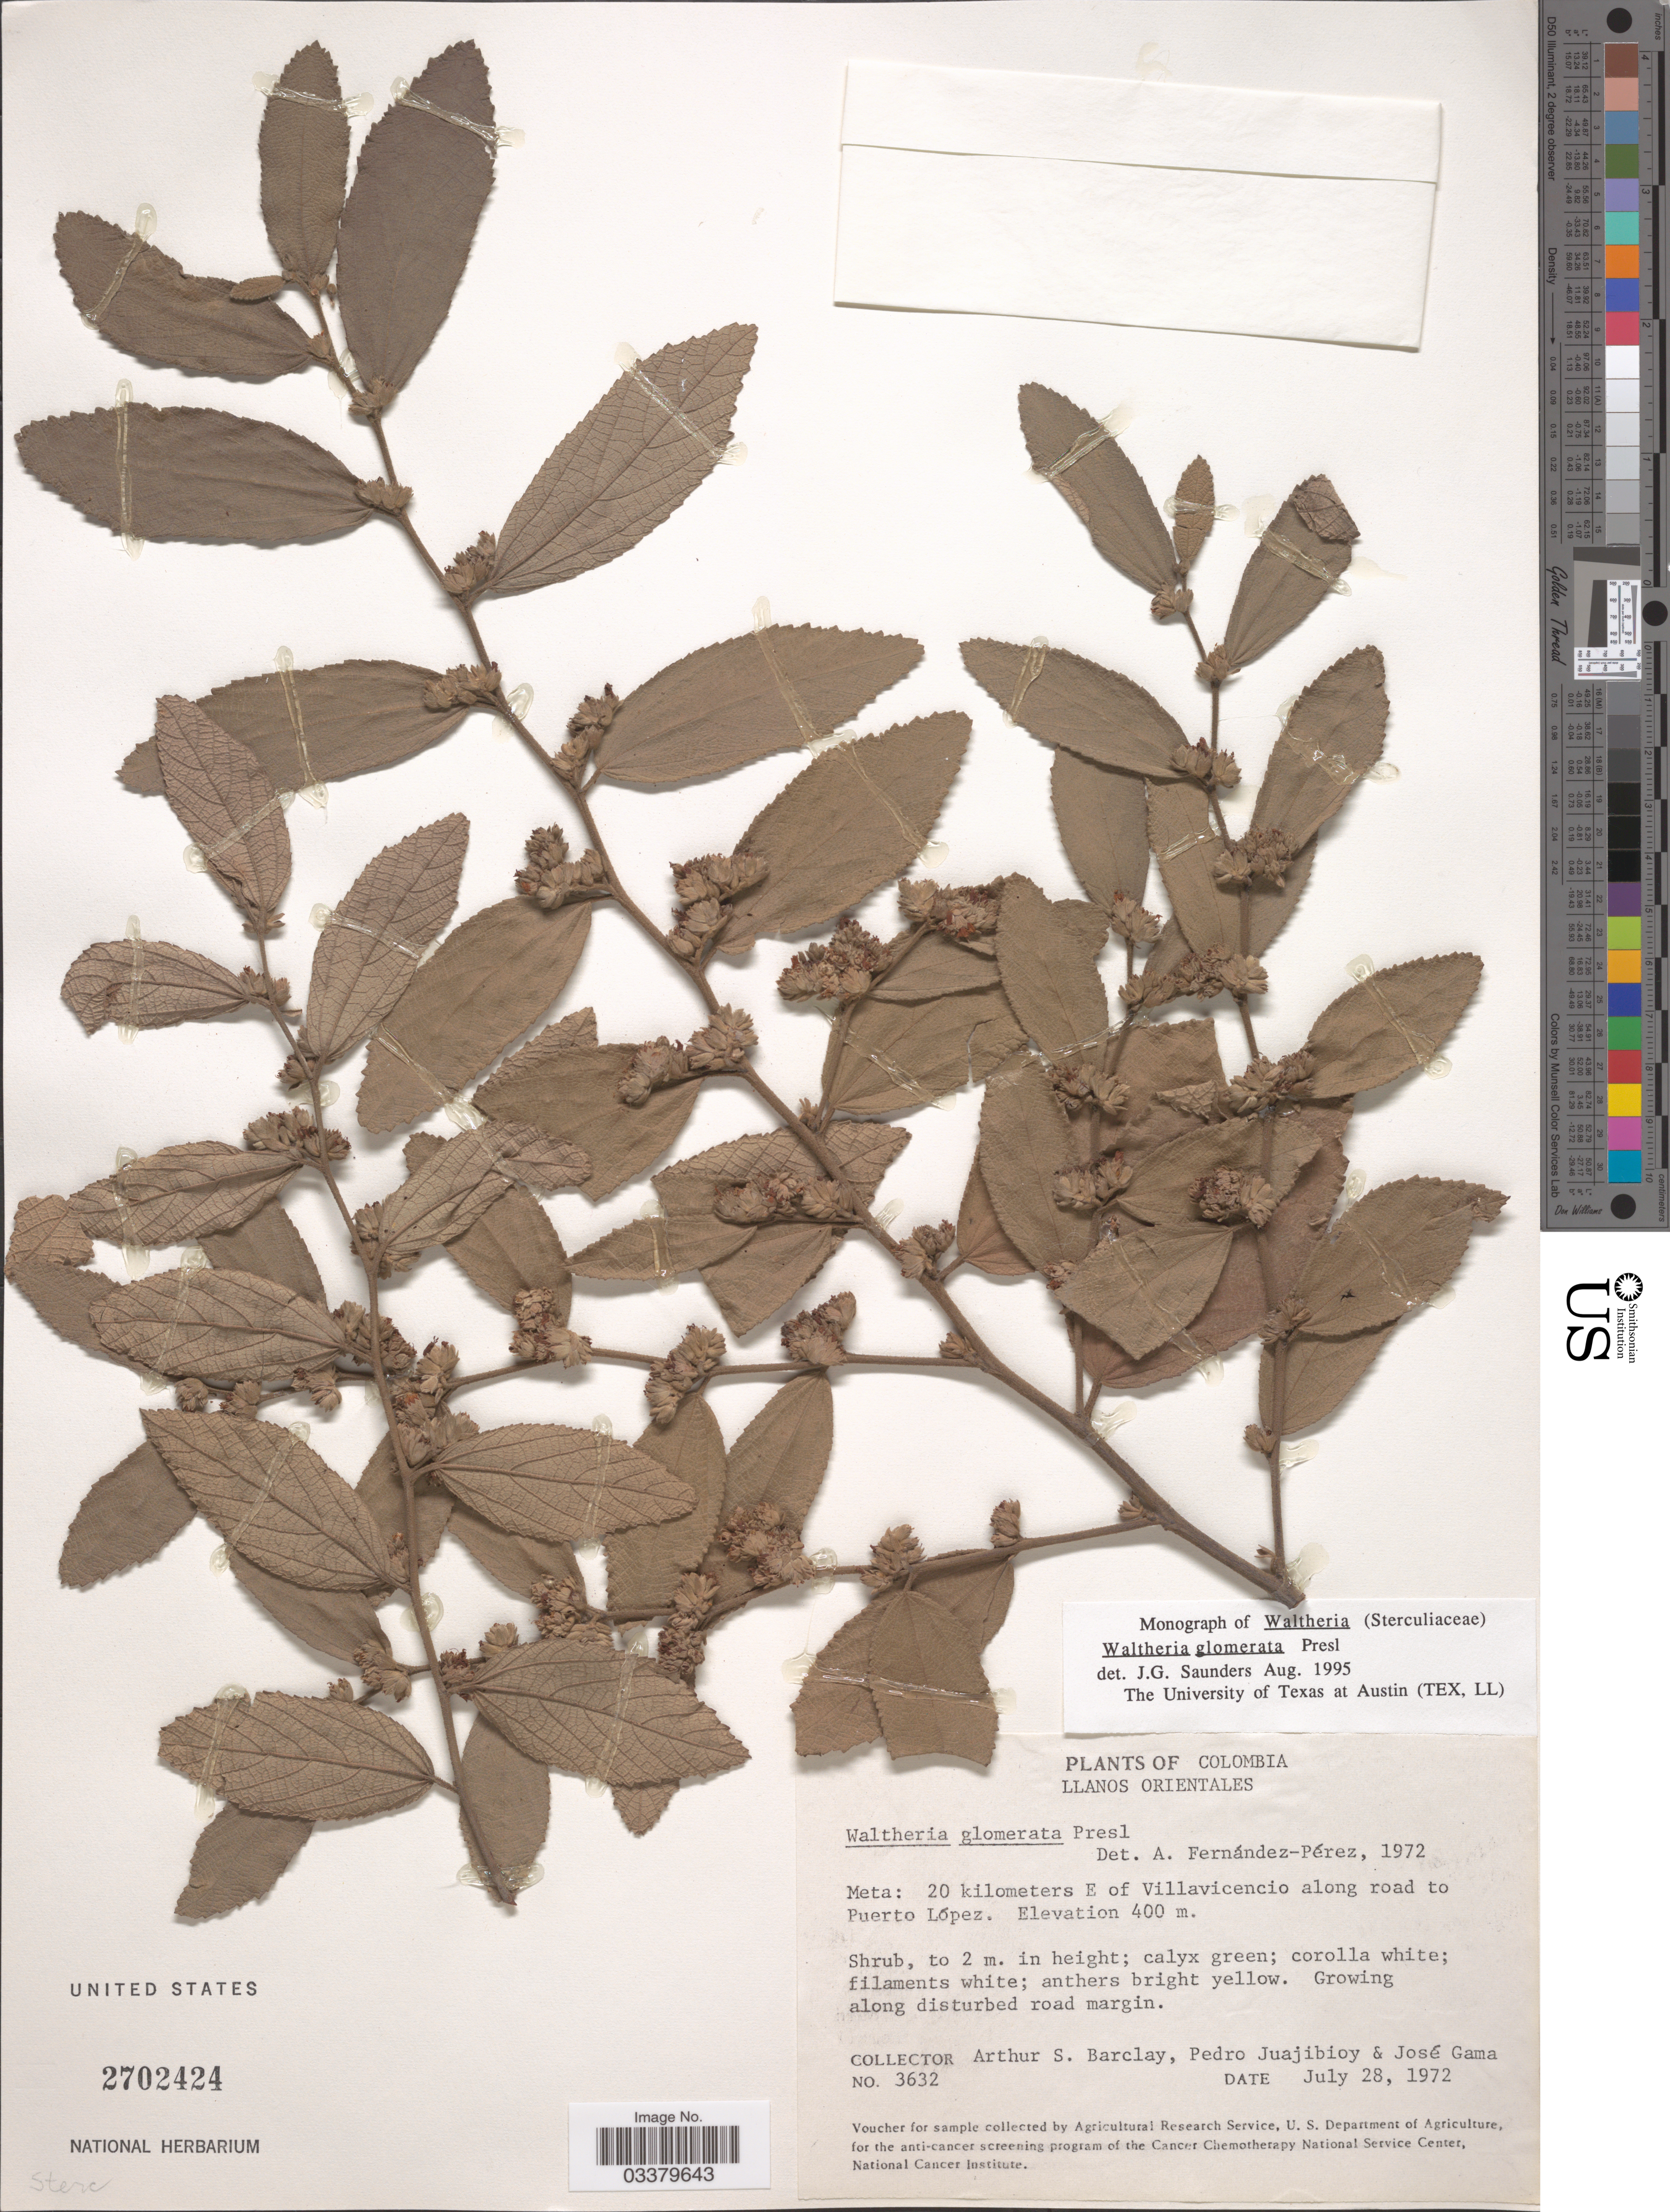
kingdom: Plantae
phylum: Tracheophyta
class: Magnoliopsida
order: Malvales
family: Malvaceae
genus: Waltheria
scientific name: Waltheria glomerata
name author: C. Presl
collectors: A. S. Barclay, P. Juajibioy & J. Gama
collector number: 3632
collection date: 1972-07-28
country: Colombia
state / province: Meta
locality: Llanos Orientales. 20 kilometers E of Villavicencio along road to Puerto López.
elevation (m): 400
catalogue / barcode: US 2702424